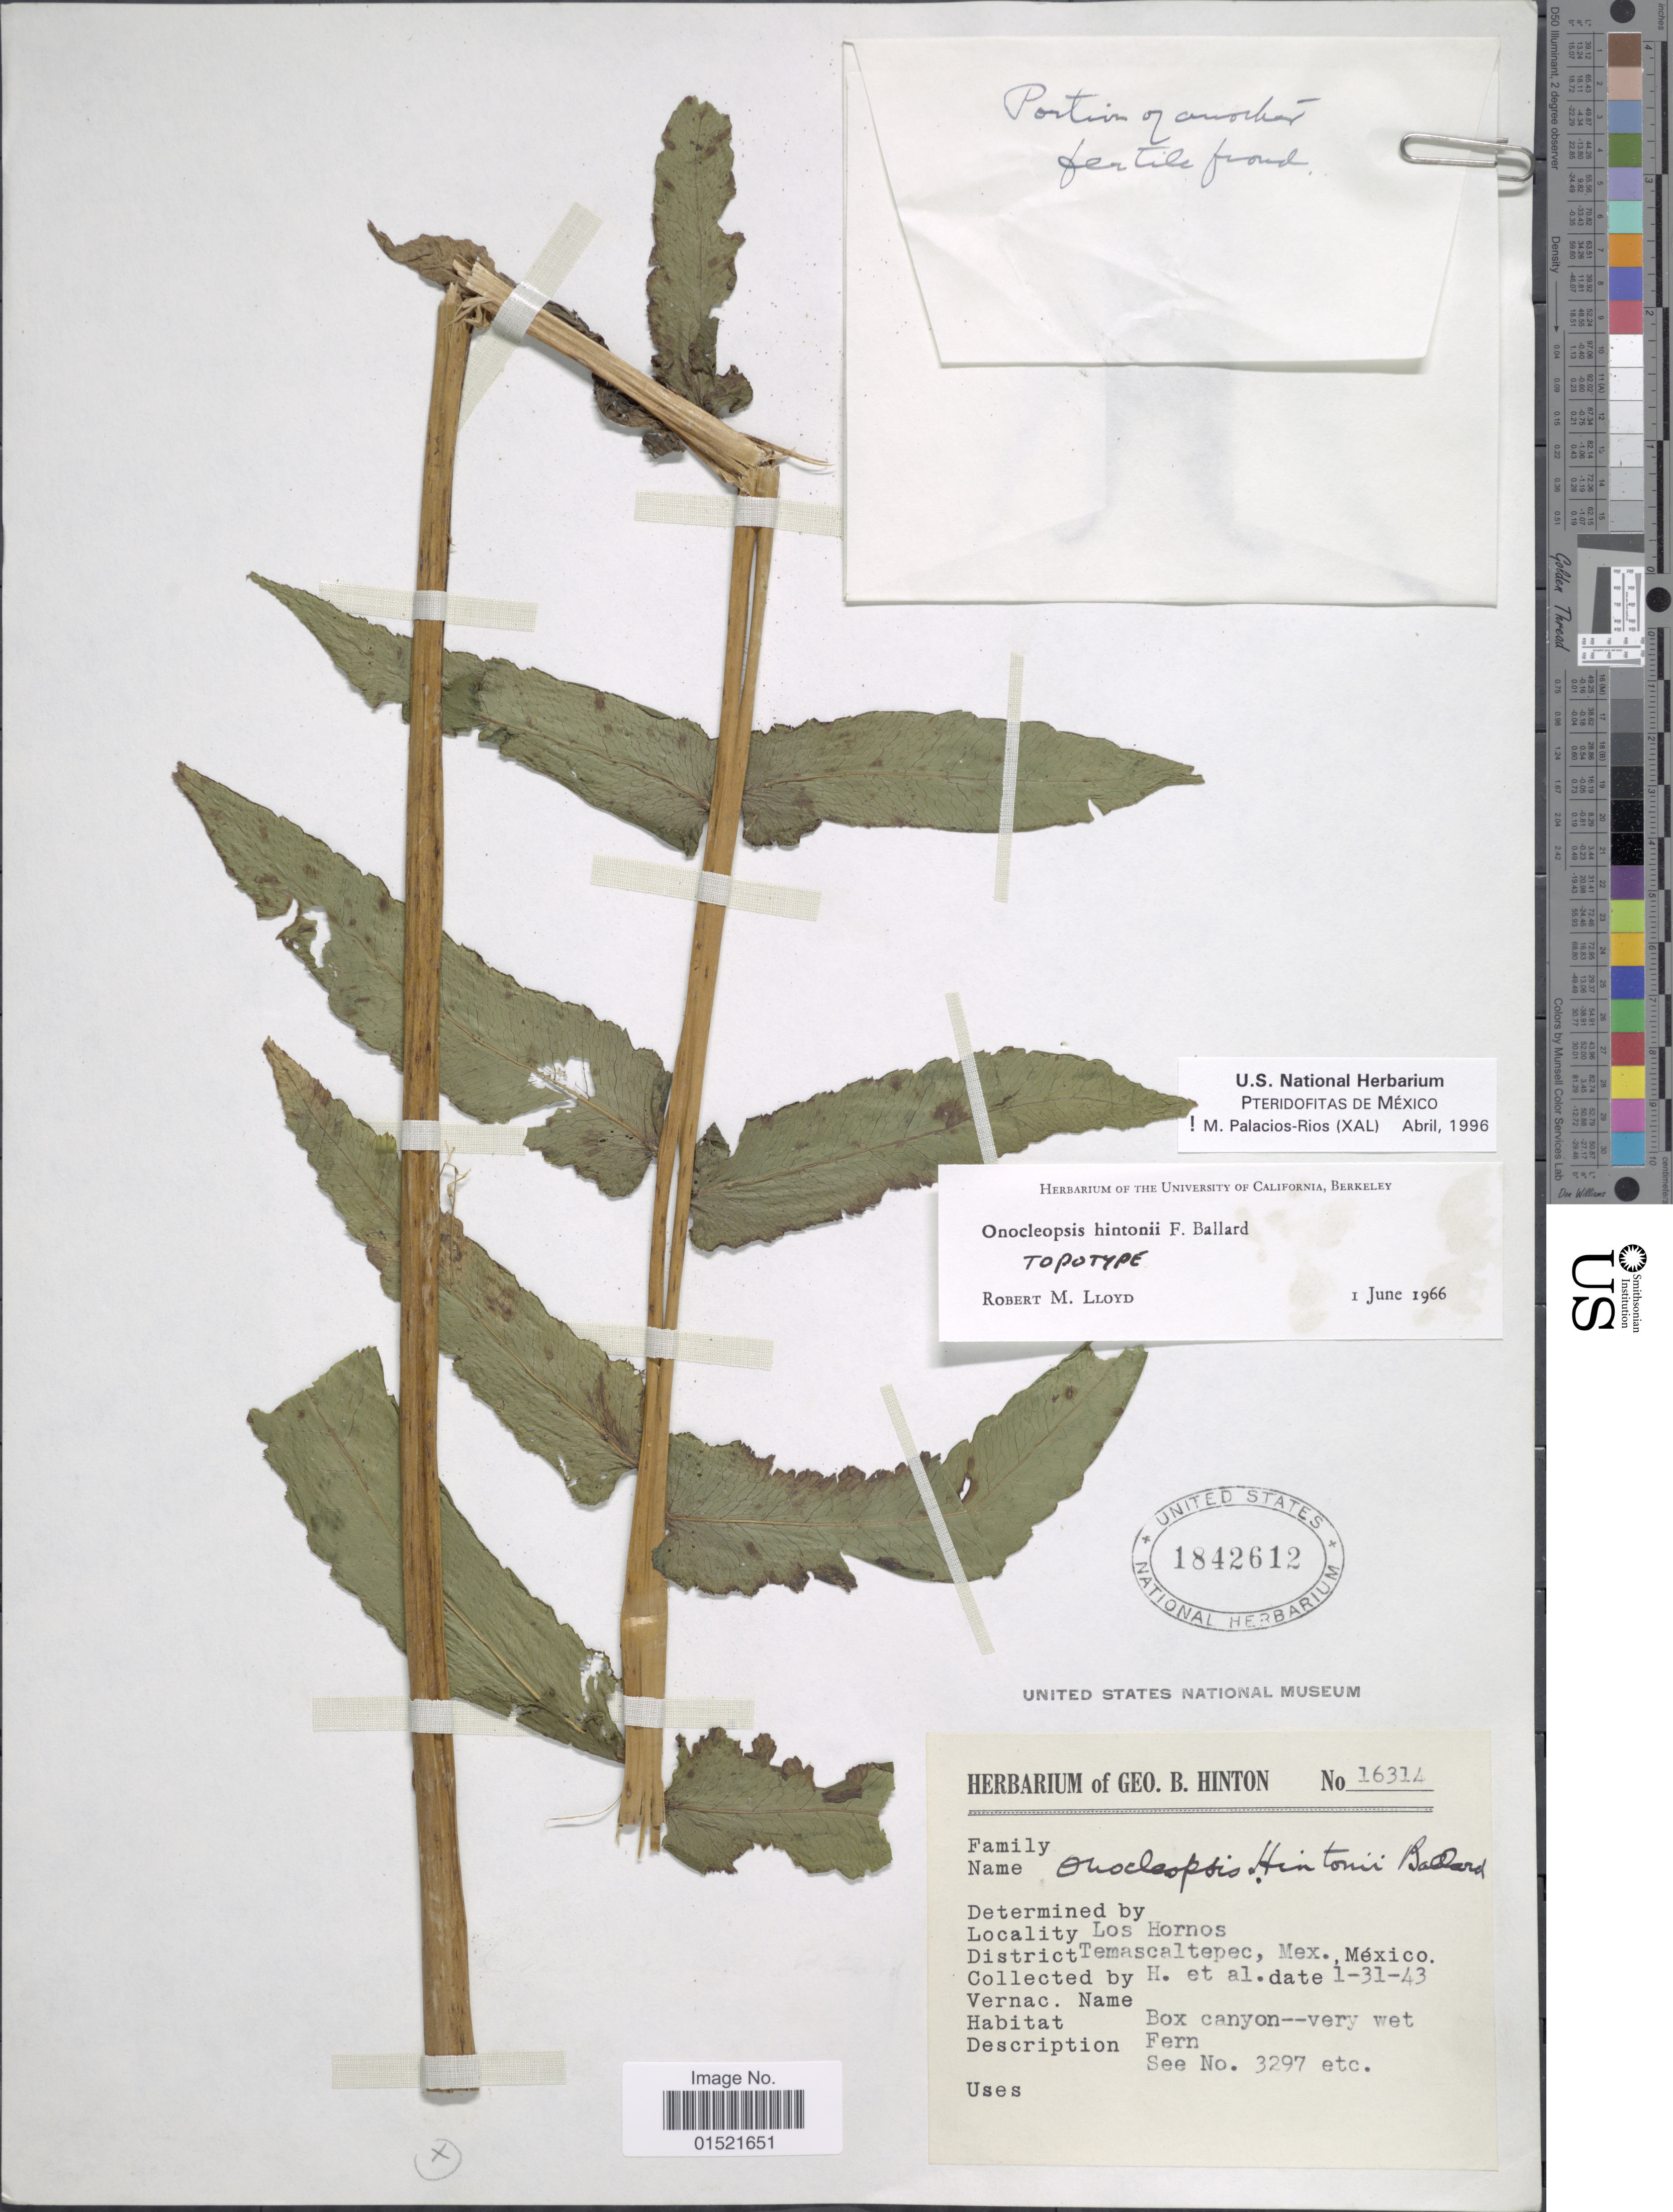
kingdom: Plantae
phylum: Tracheophyta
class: Polypodiopsida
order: Polypodiales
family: Onocleaceae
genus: Onocleopsis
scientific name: Onocleopsis hintonii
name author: F. Ballard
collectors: G. B. Hinton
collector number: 16314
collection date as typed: Transcribed d/m/y: 31/1/43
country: Mexico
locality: Los Hornos, District Temascaltepec, Mex., Box canyon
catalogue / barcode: US 1842612